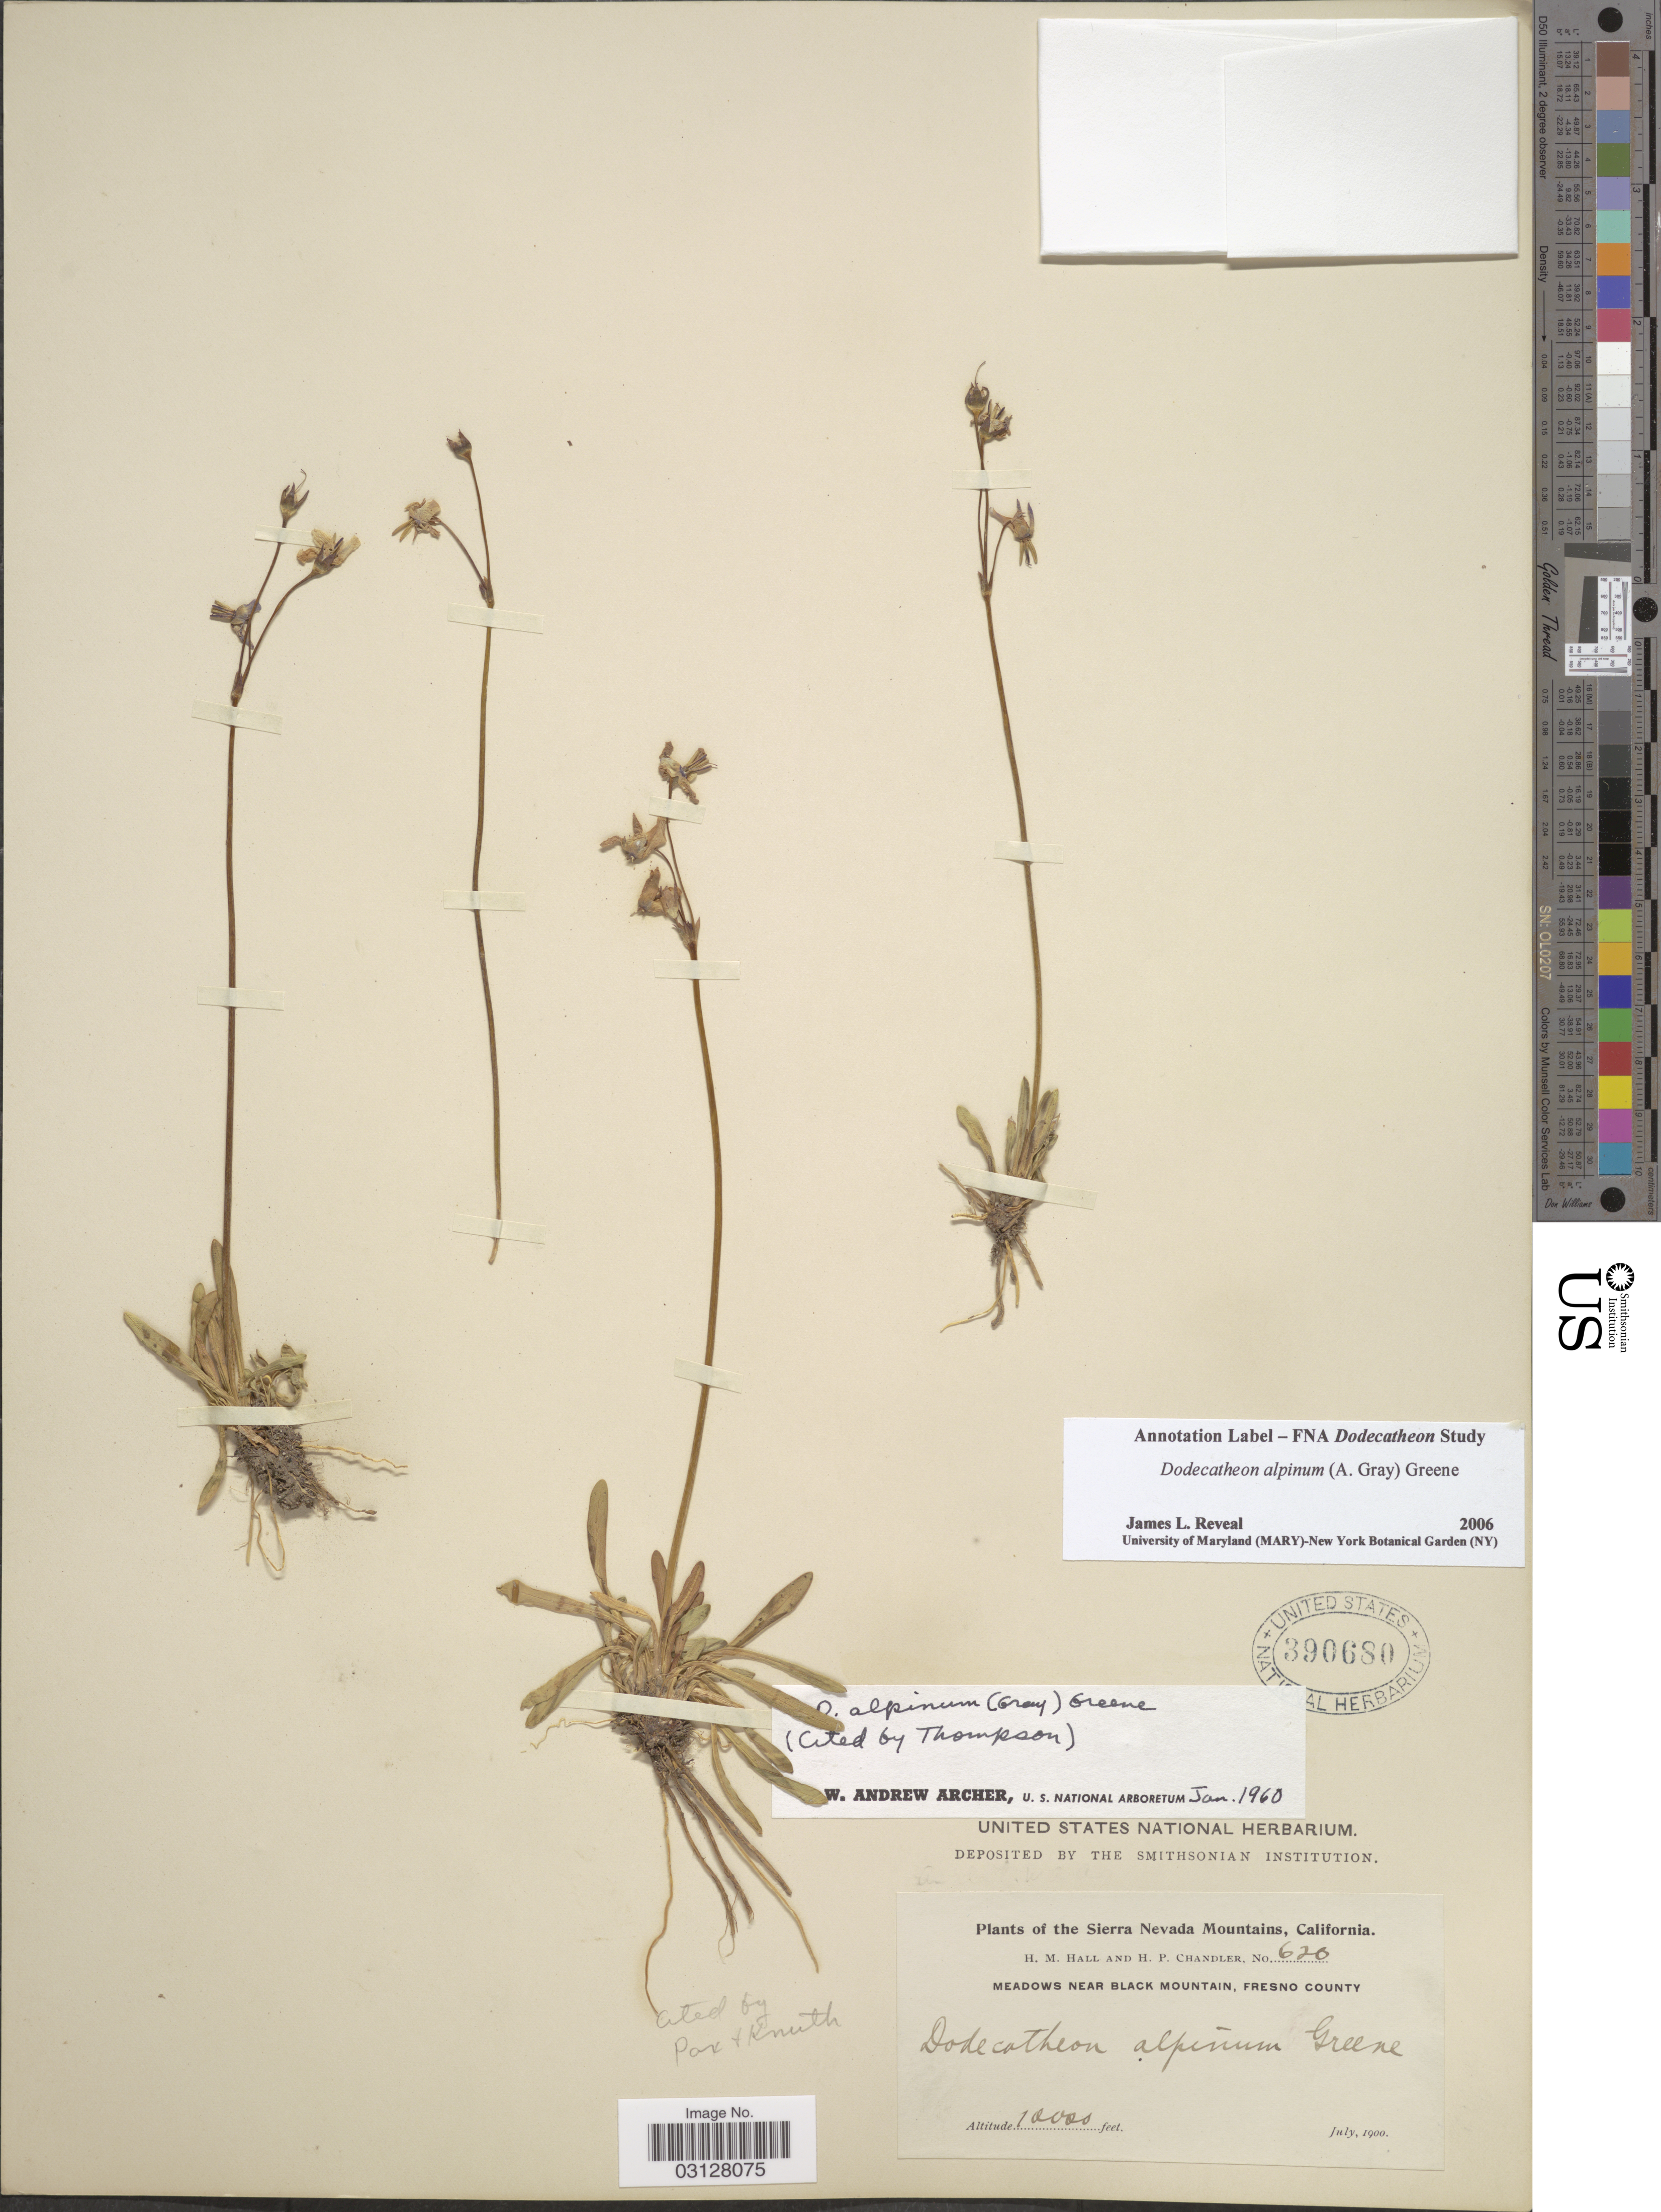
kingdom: Plantae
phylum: Tracheophyta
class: Magnoliopsida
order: Ericales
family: Primulaceae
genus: Dodecatheon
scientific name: Dodecatheon alpinum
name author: (A. Gray) Greene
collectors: H. M. Hall & H. Chandler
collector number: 620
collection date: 1900-07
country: United States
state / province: California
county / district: Fresno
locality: The Sierra Nevada Mountains. Meadows near Black Mountain, Fresno County.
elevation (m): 3048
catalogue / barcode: US 390680